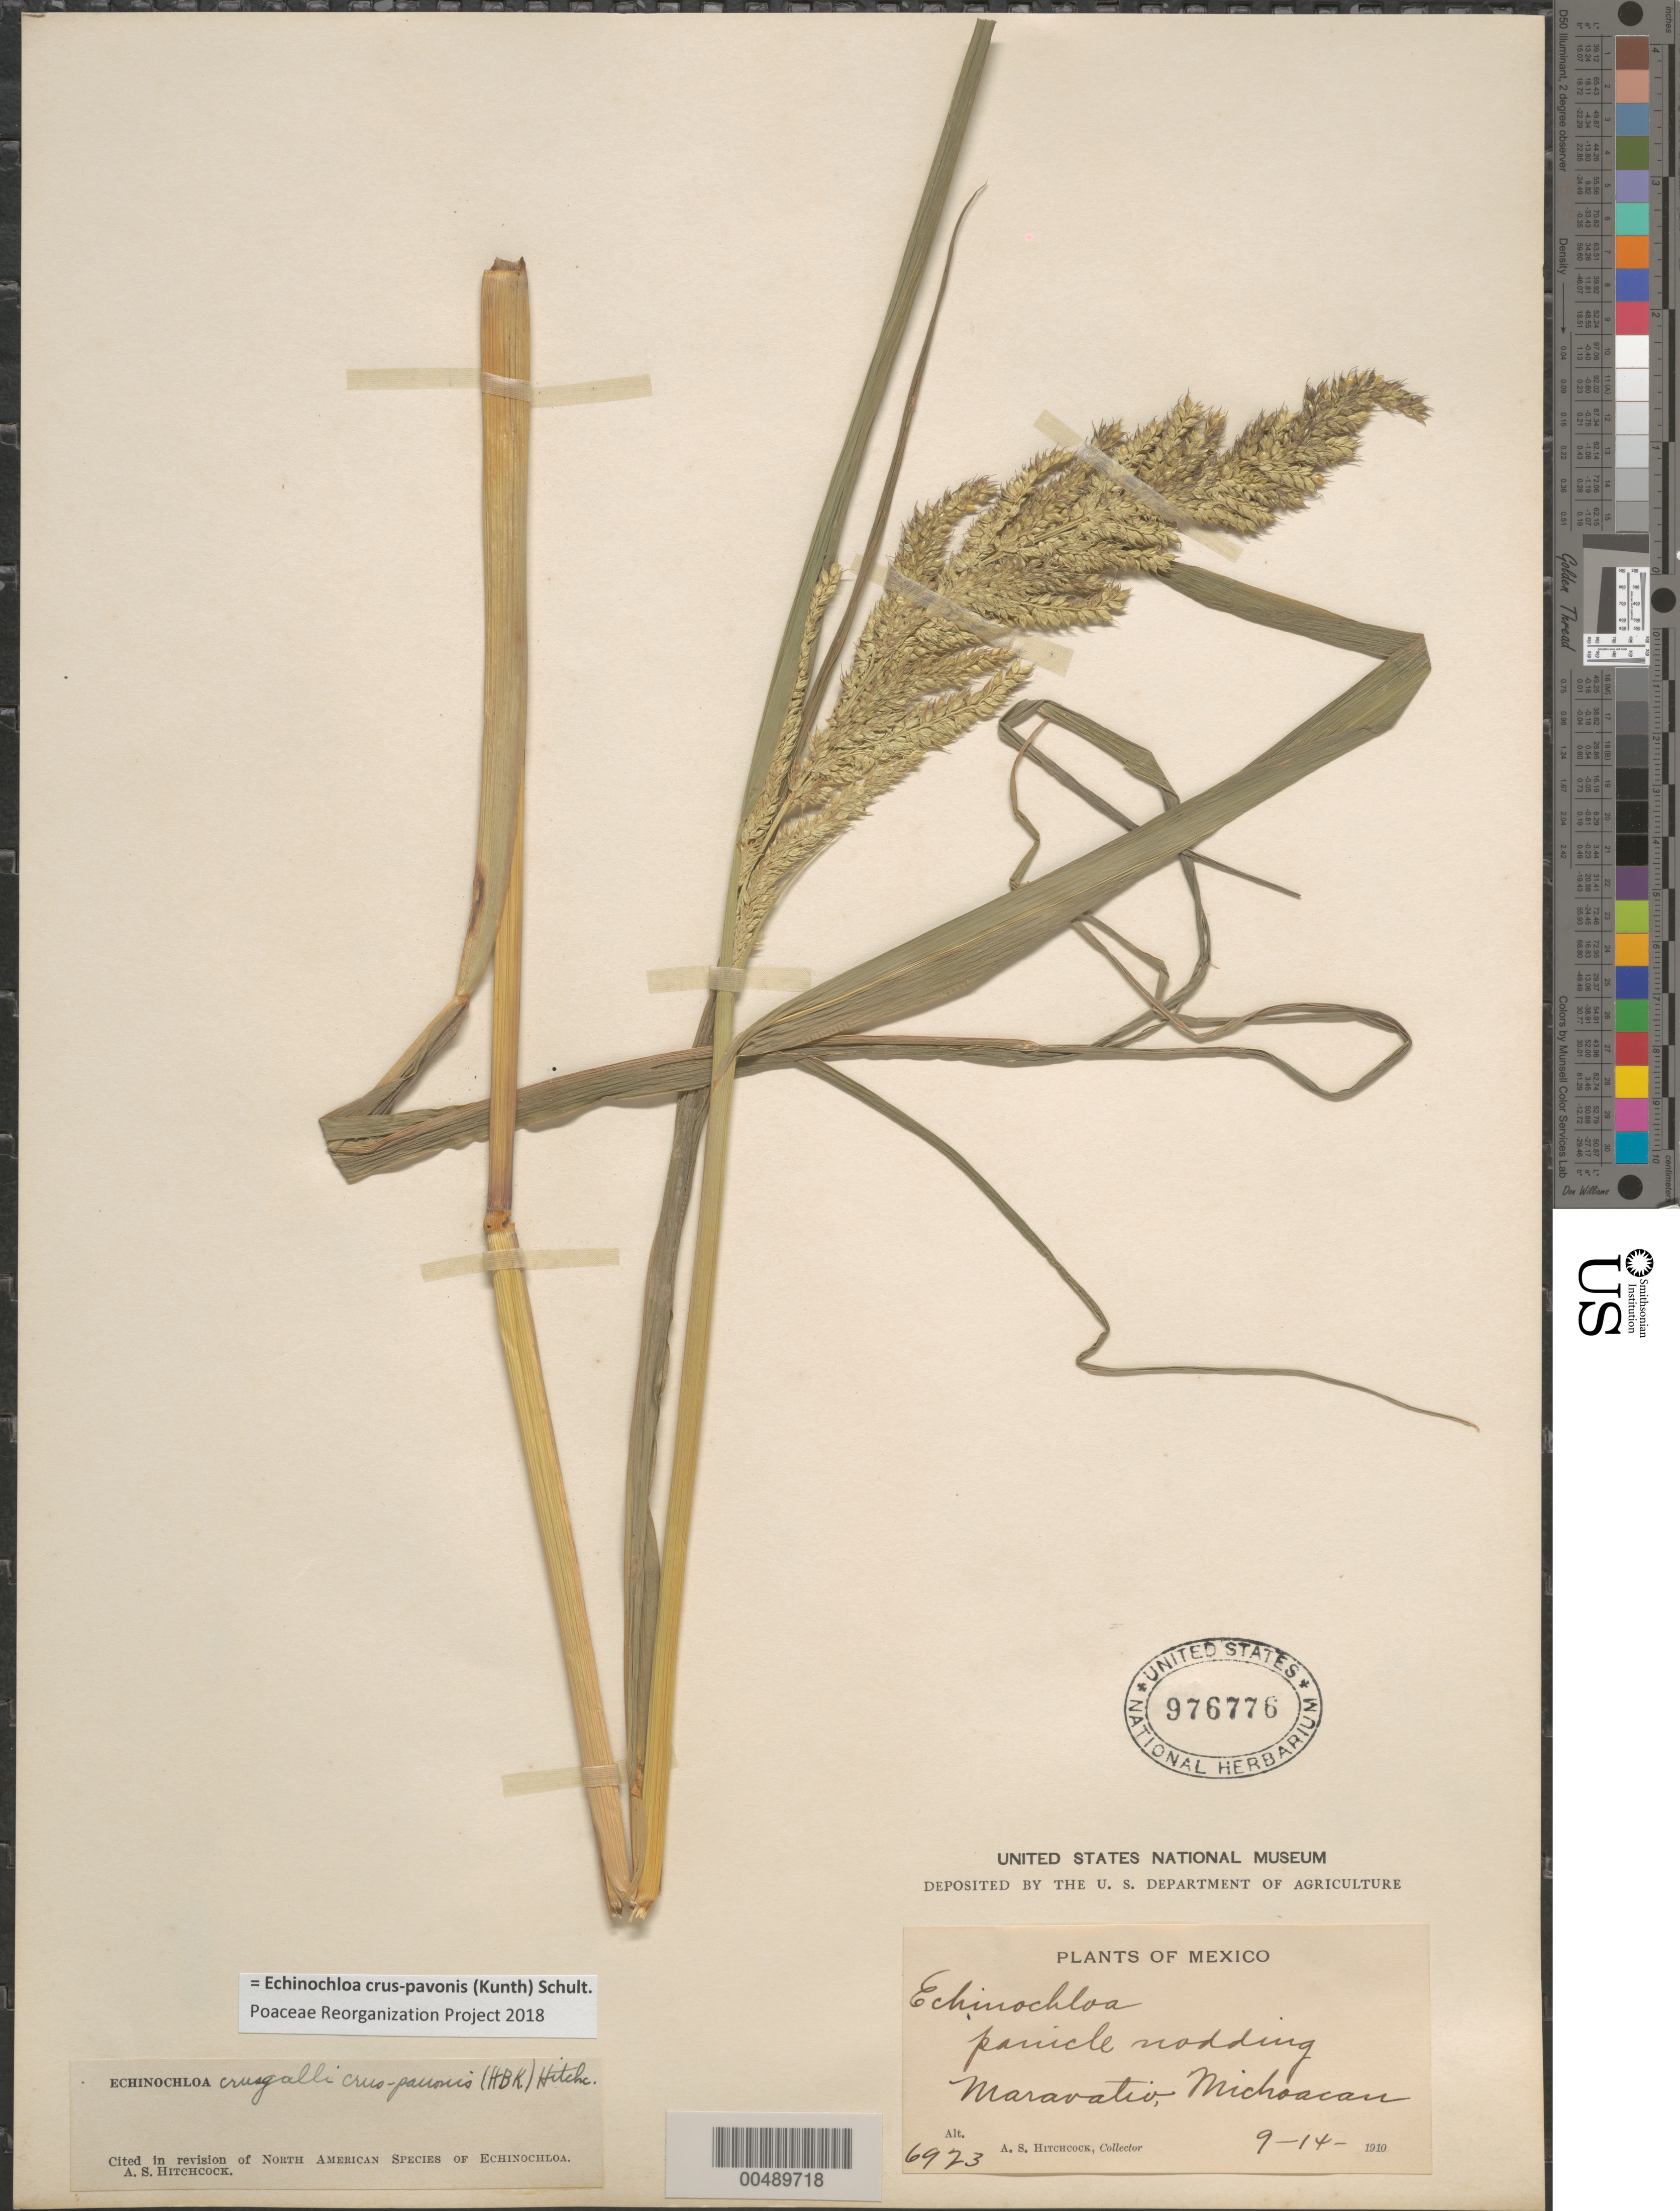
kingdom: Plantae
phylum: Tracheophyta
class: Liliopsida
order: Poales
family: Poaceae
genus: Echinochloa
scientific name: Echinochloa crus-pavonis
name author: (Kunth) Schult.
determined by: Poaceae Reorganization Project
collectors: A. S. Hitchcock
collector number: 6923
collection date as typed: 14 Sep 1910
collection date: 1910-09-14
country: Mexico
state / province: Michoacán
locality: Maravatio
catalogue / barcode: US 976776